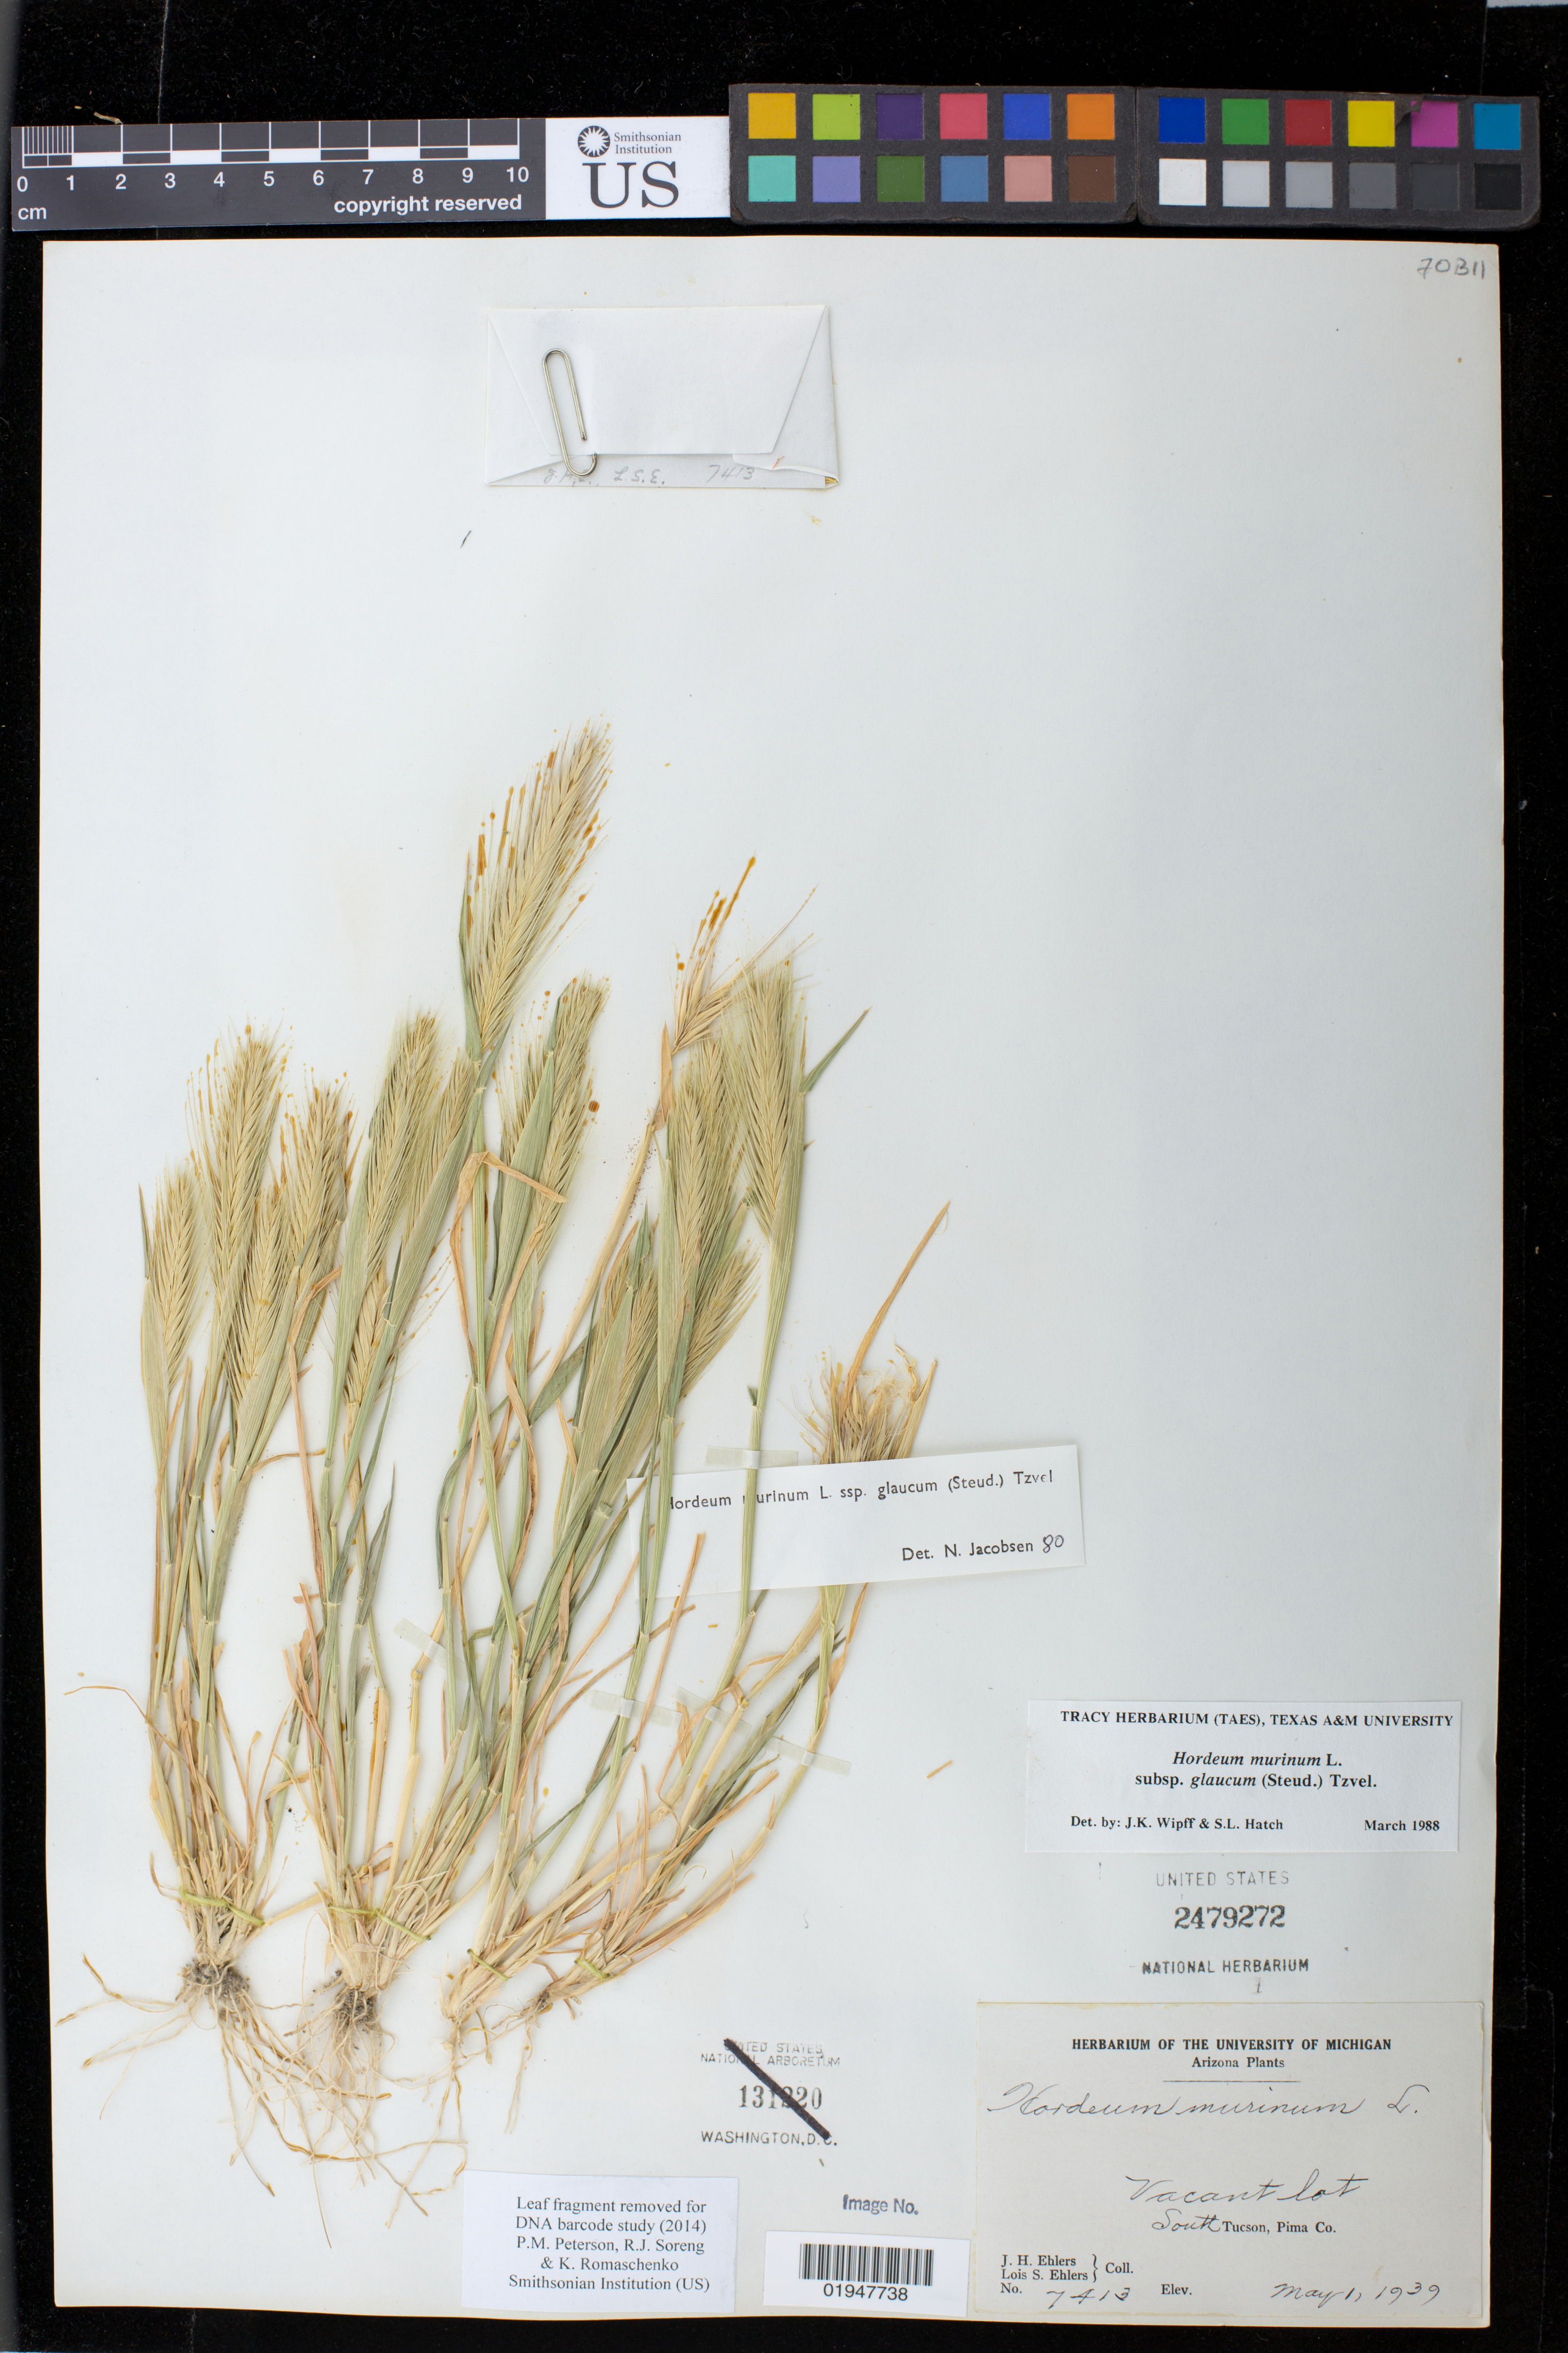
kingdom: Plantae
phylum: Tracheophyta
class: Liliopsida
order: Poales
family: Poaceae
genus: Hordeum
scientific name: Hordeum murinum subsp. glaucum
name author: (Steud.) Tzvelev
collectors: J. H. Ehlers & L. Ehlers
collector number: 7413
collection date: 1939-05-01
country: United States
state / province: Arizona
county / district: Pima County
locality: Vacant lot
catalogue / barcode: US 2479272